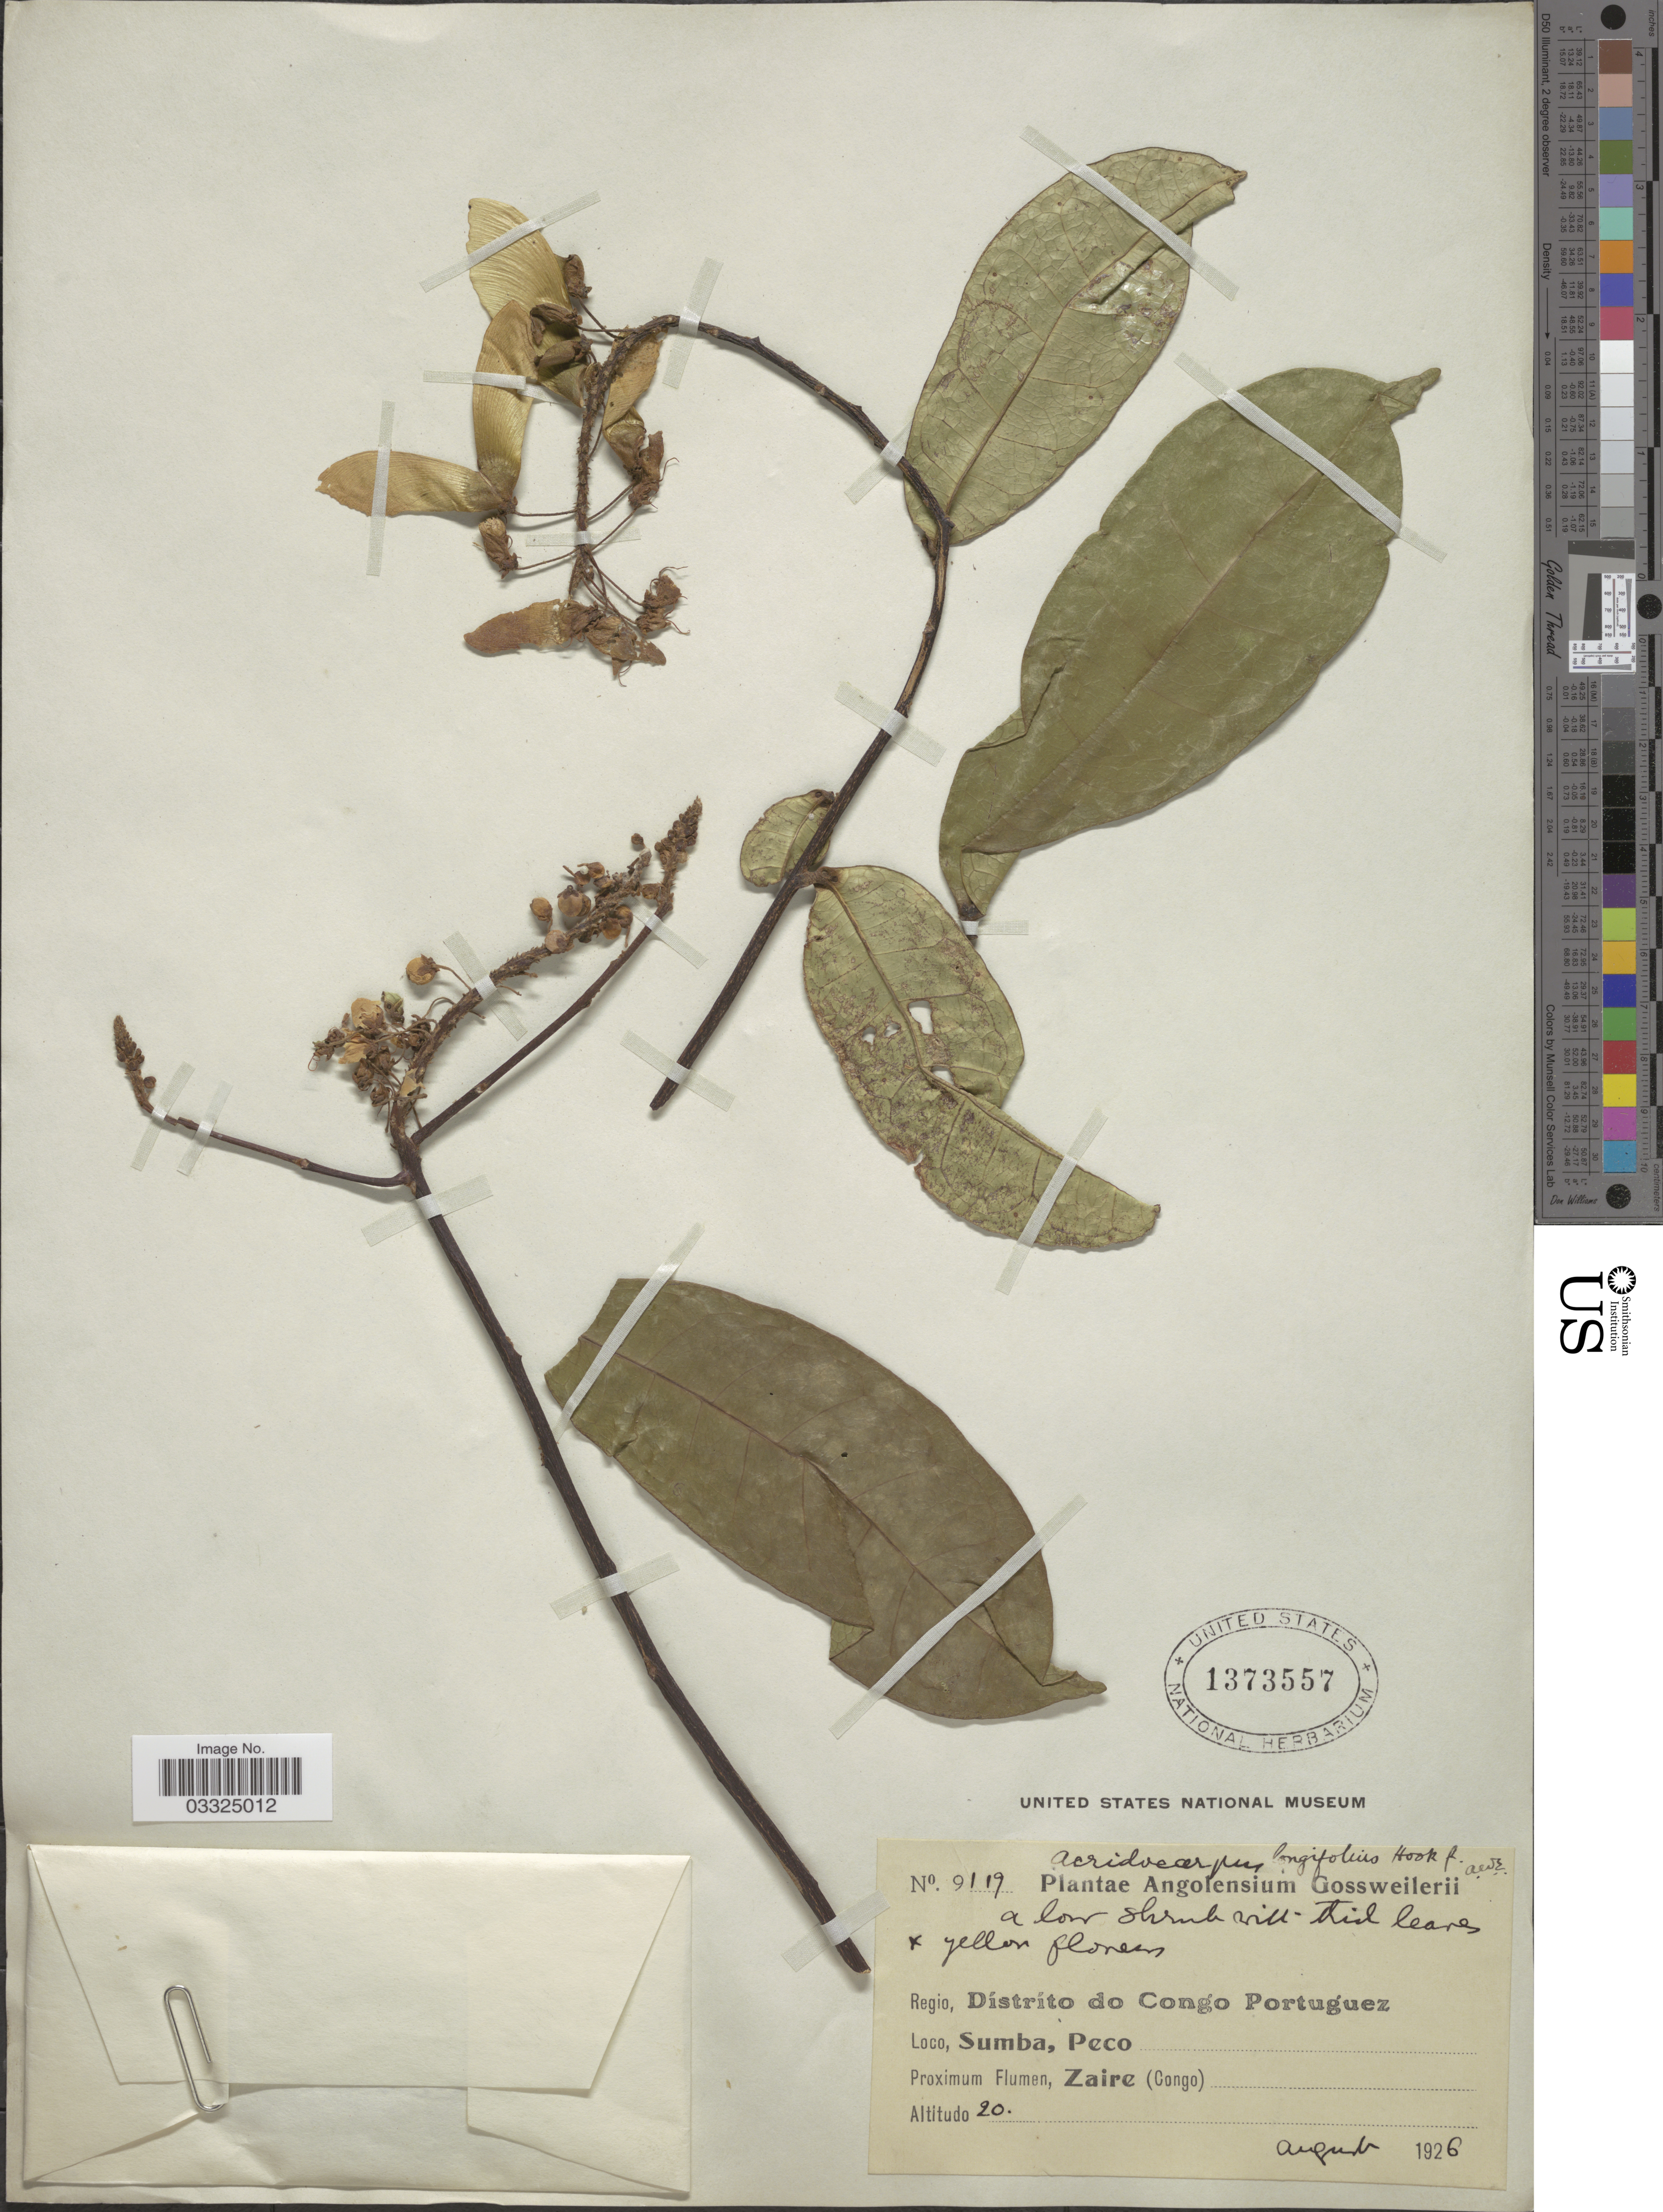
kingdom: Plantae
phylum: Tracheophyta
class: Magnoliopsida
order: Malpighiales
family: Malpighiaceae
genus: Acridocarpus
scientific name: Acridocarpus longifolius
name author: (G. Don) Hook. f.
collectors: -. Gossweiler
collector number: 9119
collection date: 1926-08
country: Angola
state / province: Zaire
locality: Regio, Dístríto do Congo Portuguez. Sumba, Peco. Proximum Flumen, Zaire (Congo).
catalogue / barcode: US 1373557